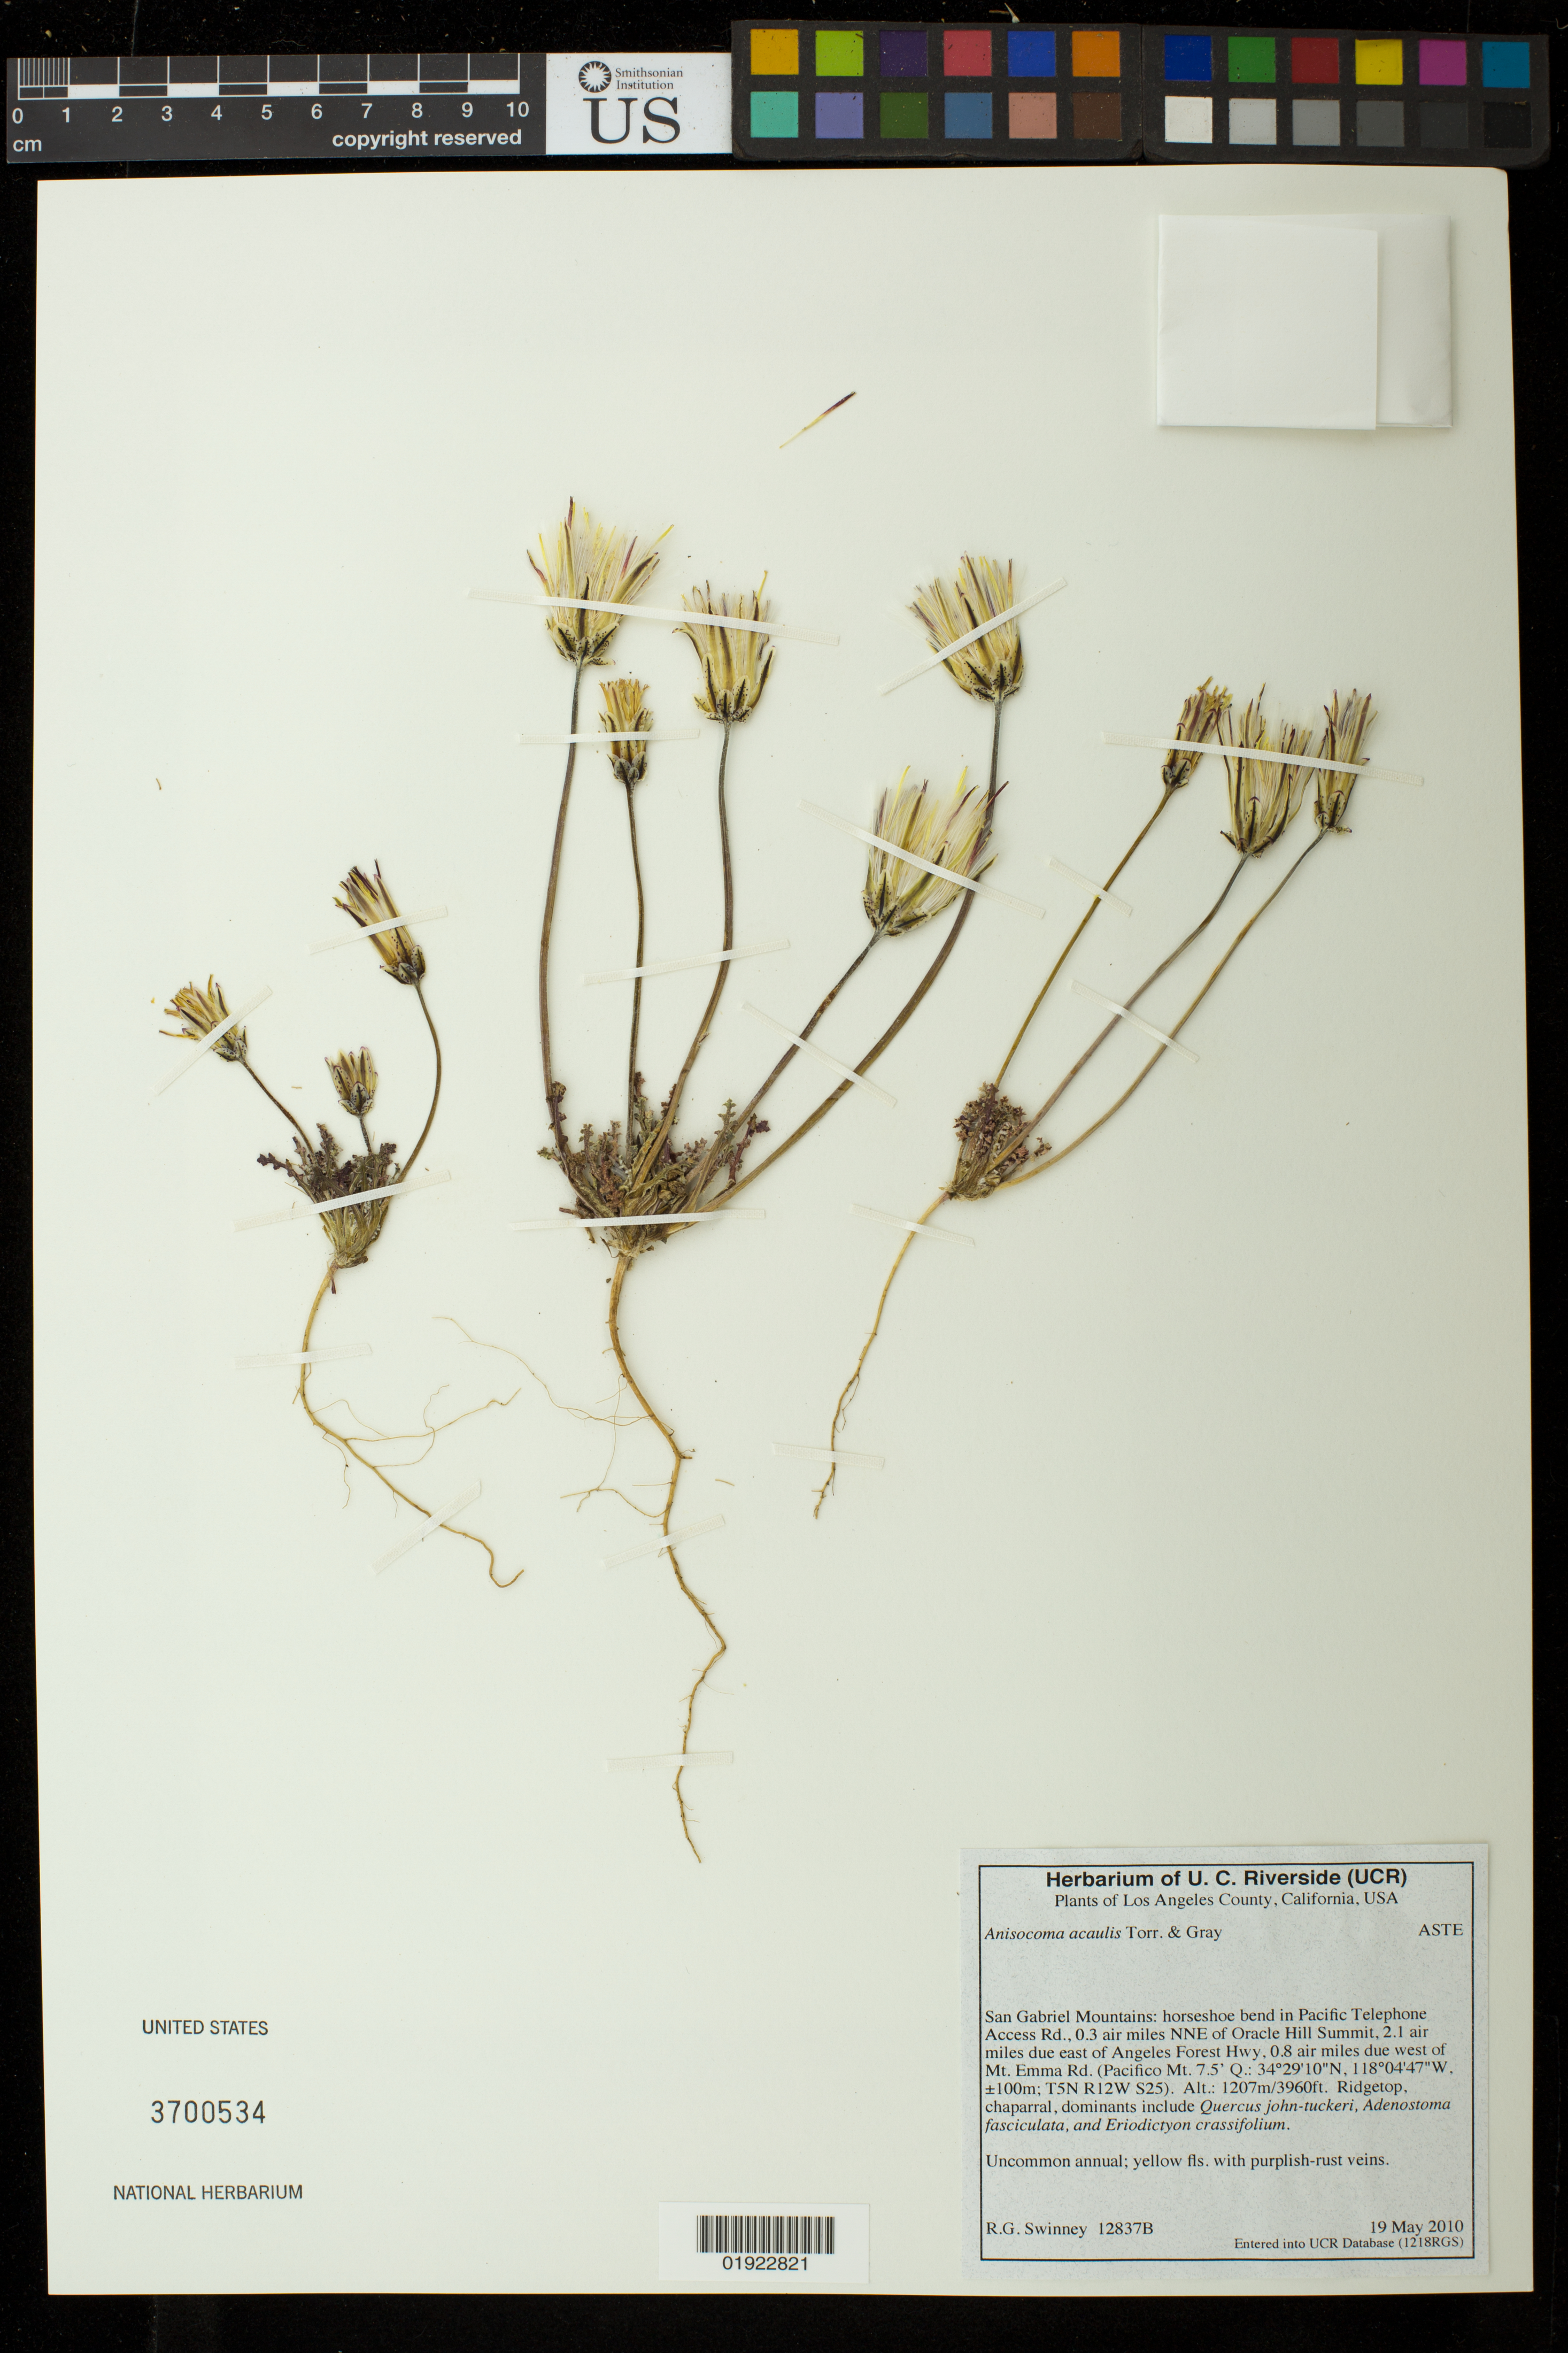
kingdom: Plantae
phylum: Tracheophyta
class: Magnoliopsida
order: Asterales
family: Asteraceae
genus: Anisocoma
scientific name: Anisocoma acaulis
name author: Torr. & A. Gray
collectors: R. Swinney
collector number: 12837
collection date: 2010-05-19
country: United States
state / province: California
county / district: Los Angeles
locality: San Gabriel Mountains: horseshoe bend in Pacific Telephone Access Rd., 0.3 air miles NNE of Oracle Hill Summit, 2.1 air miles due east of Angeles Forest Hwy, 0.8 air miles due west of Mt. Emma Rd.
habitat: Ridgetop, chaparral.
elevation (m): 1207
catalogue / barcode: US 3700534